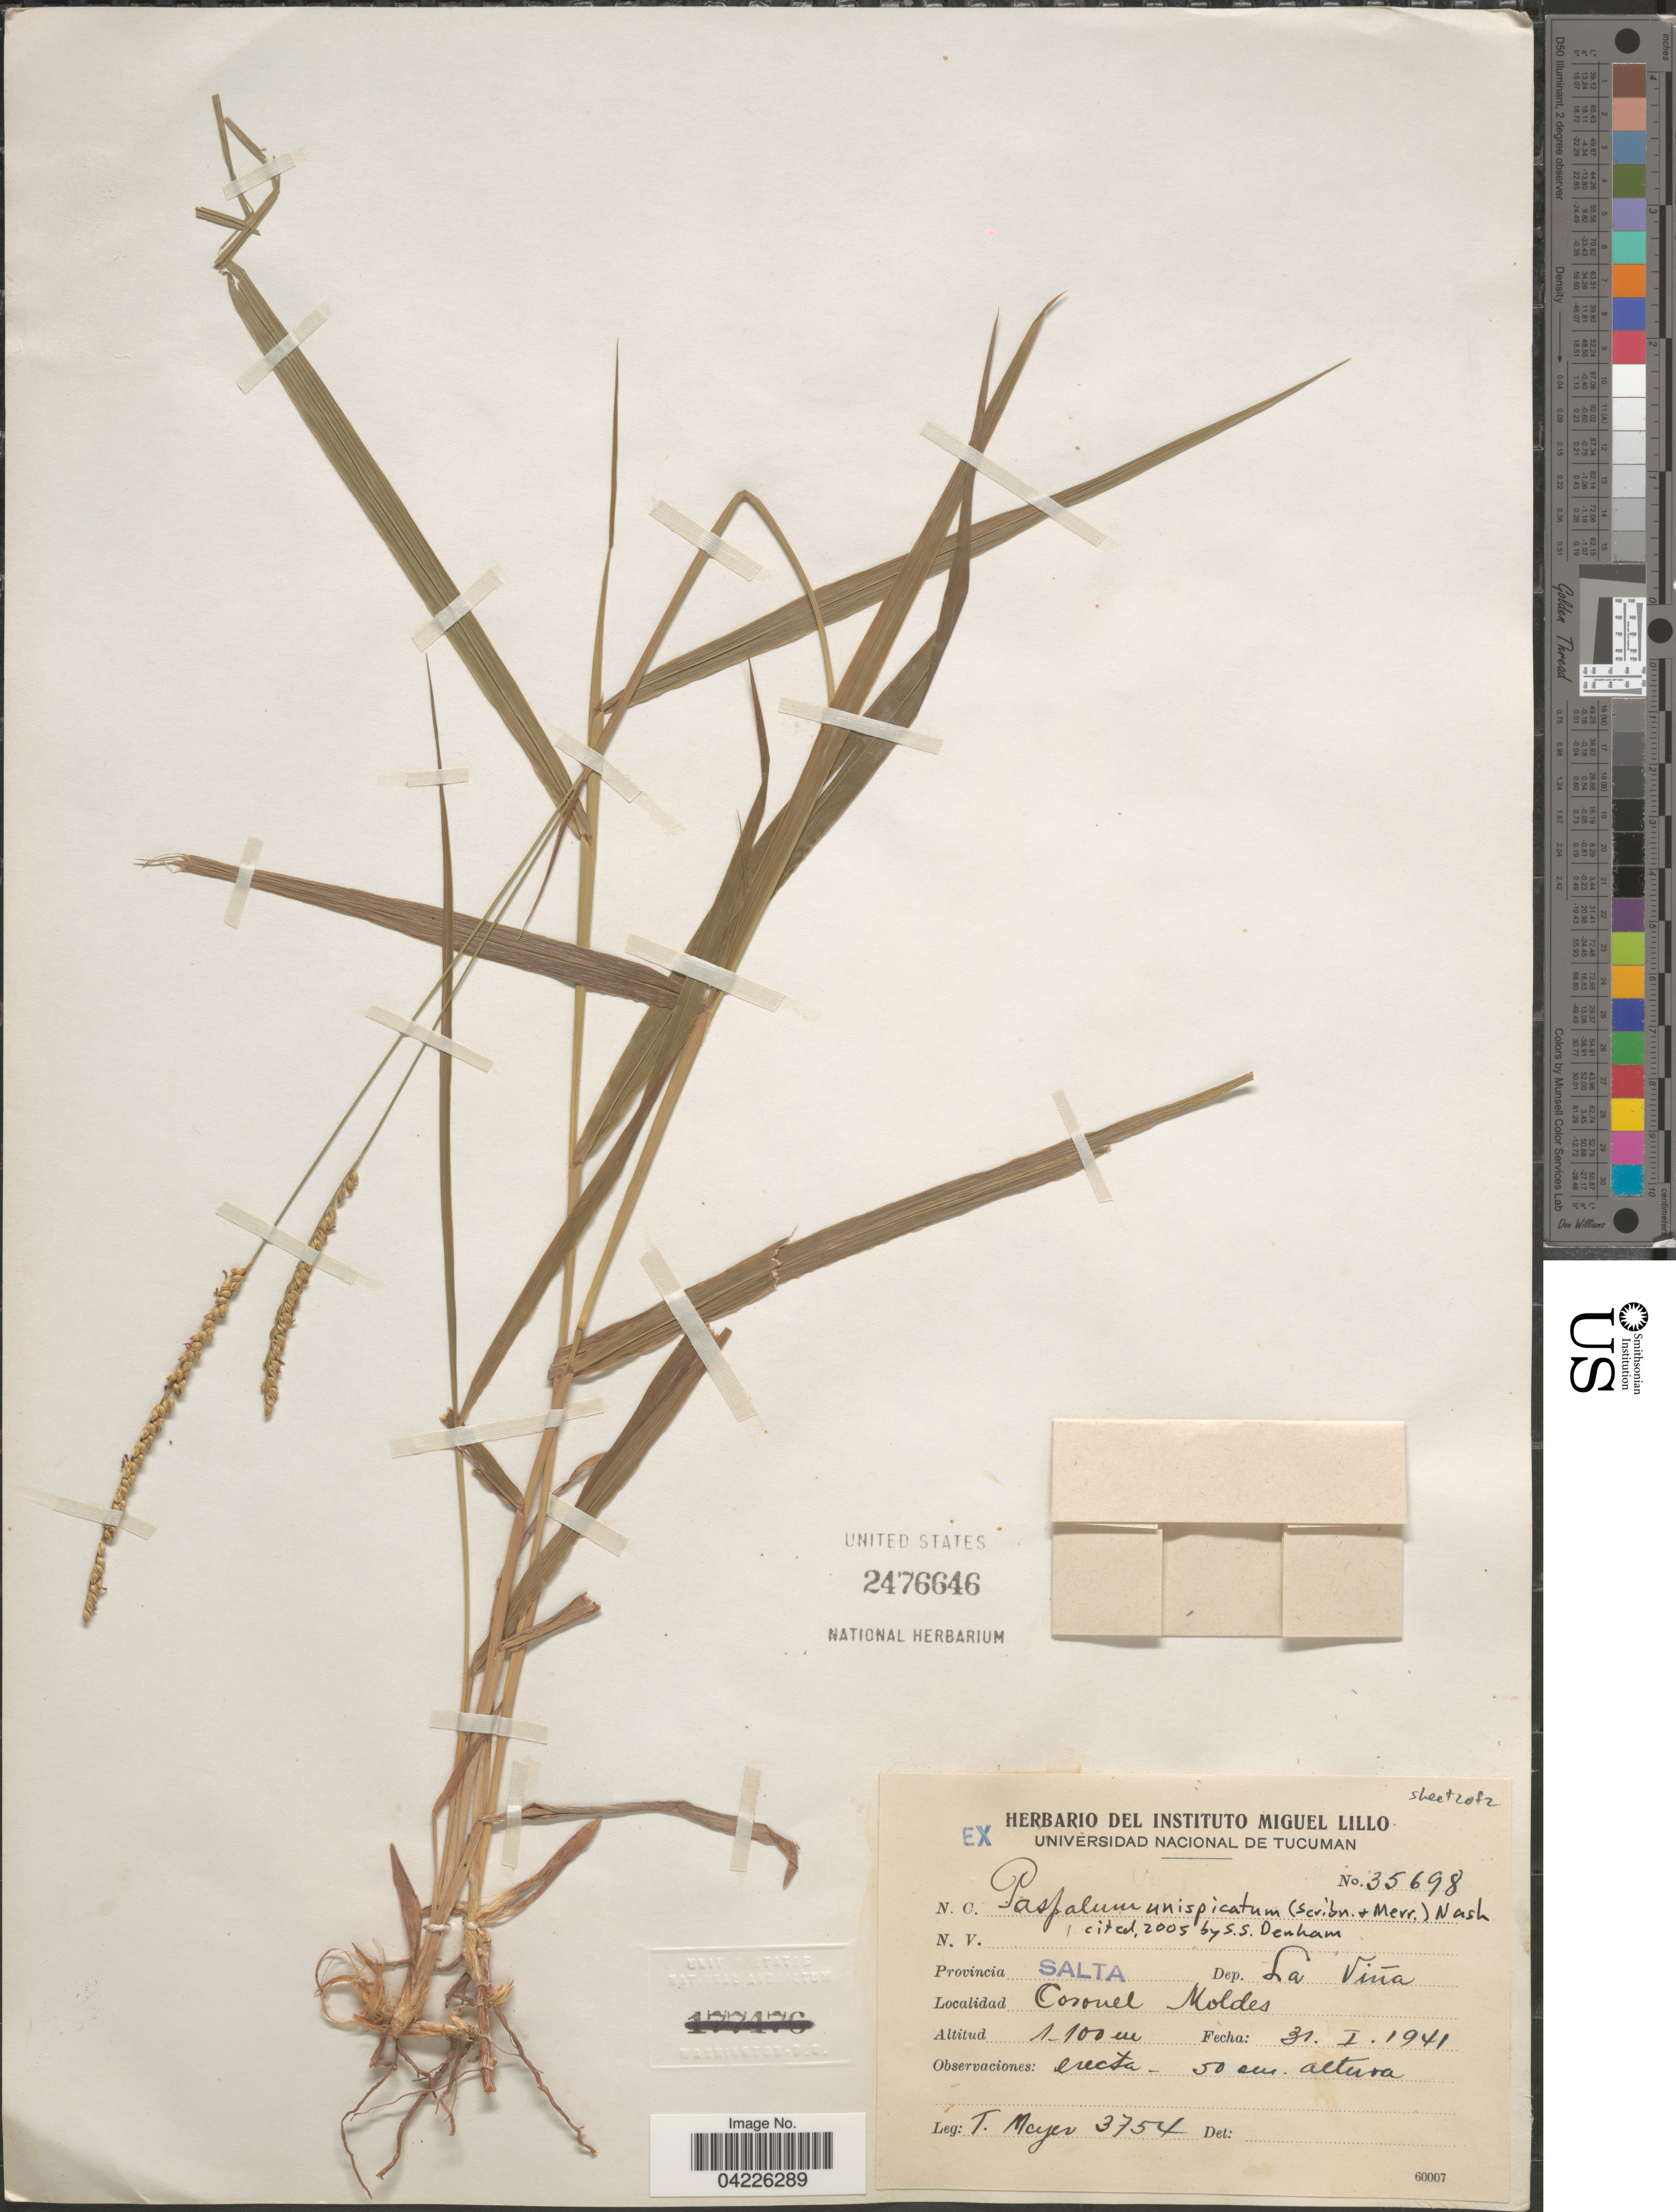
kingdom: Plantae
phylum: Tracheophyta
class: Liliopsida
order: Poales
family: Poaceae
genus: Paspalum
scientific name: Paspalum unispicatum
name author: (Scribn. & Merr.) Nash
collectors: T. Meyer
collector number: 3754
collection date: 1941-01-31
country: Argentina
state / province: Salta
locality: Dep. La Viña. Coronel Moldes.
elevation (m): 1100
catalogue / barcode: US 2476646